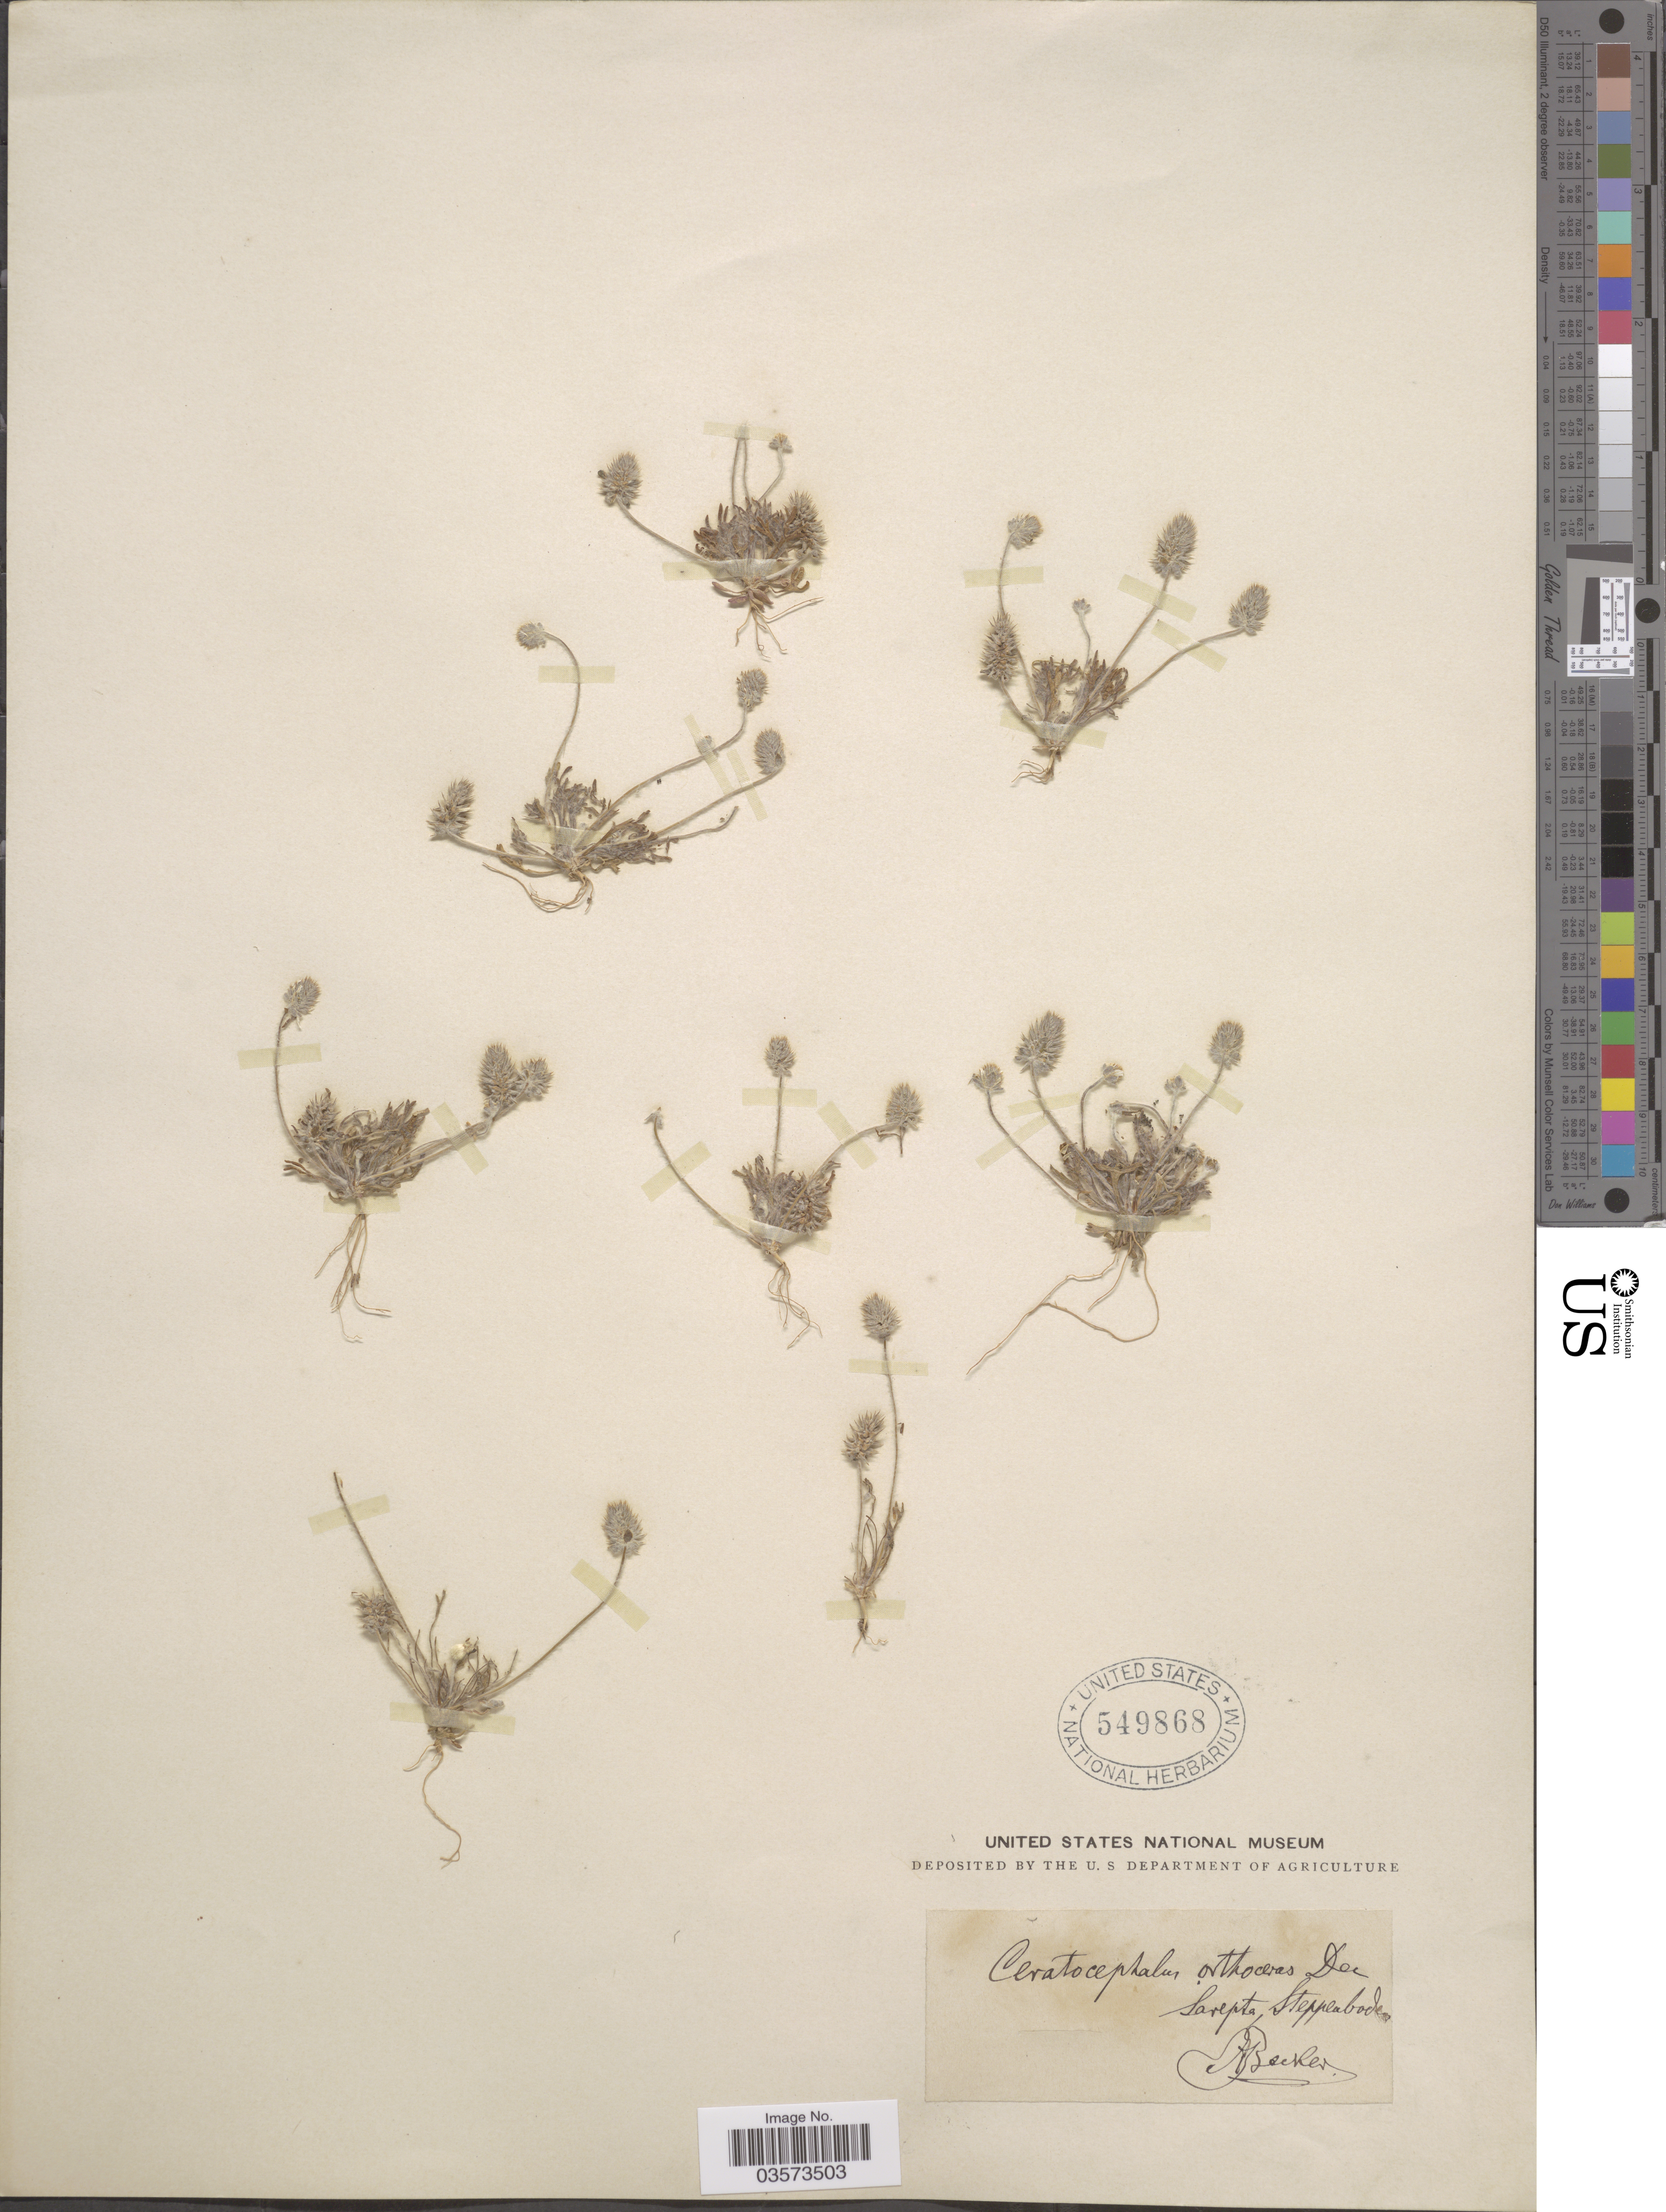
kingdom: Plantae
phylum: Tracheophyta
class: Magnoliopsida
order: Ranunculales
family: Ranunculaceae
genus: Ceratocephalus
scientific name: Ceratocephalus orthoceras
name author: DC.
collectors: A. Becker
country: Russian Federation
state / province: Volgograd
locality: Sarepta, Steppenboden.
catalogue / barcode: US 549868